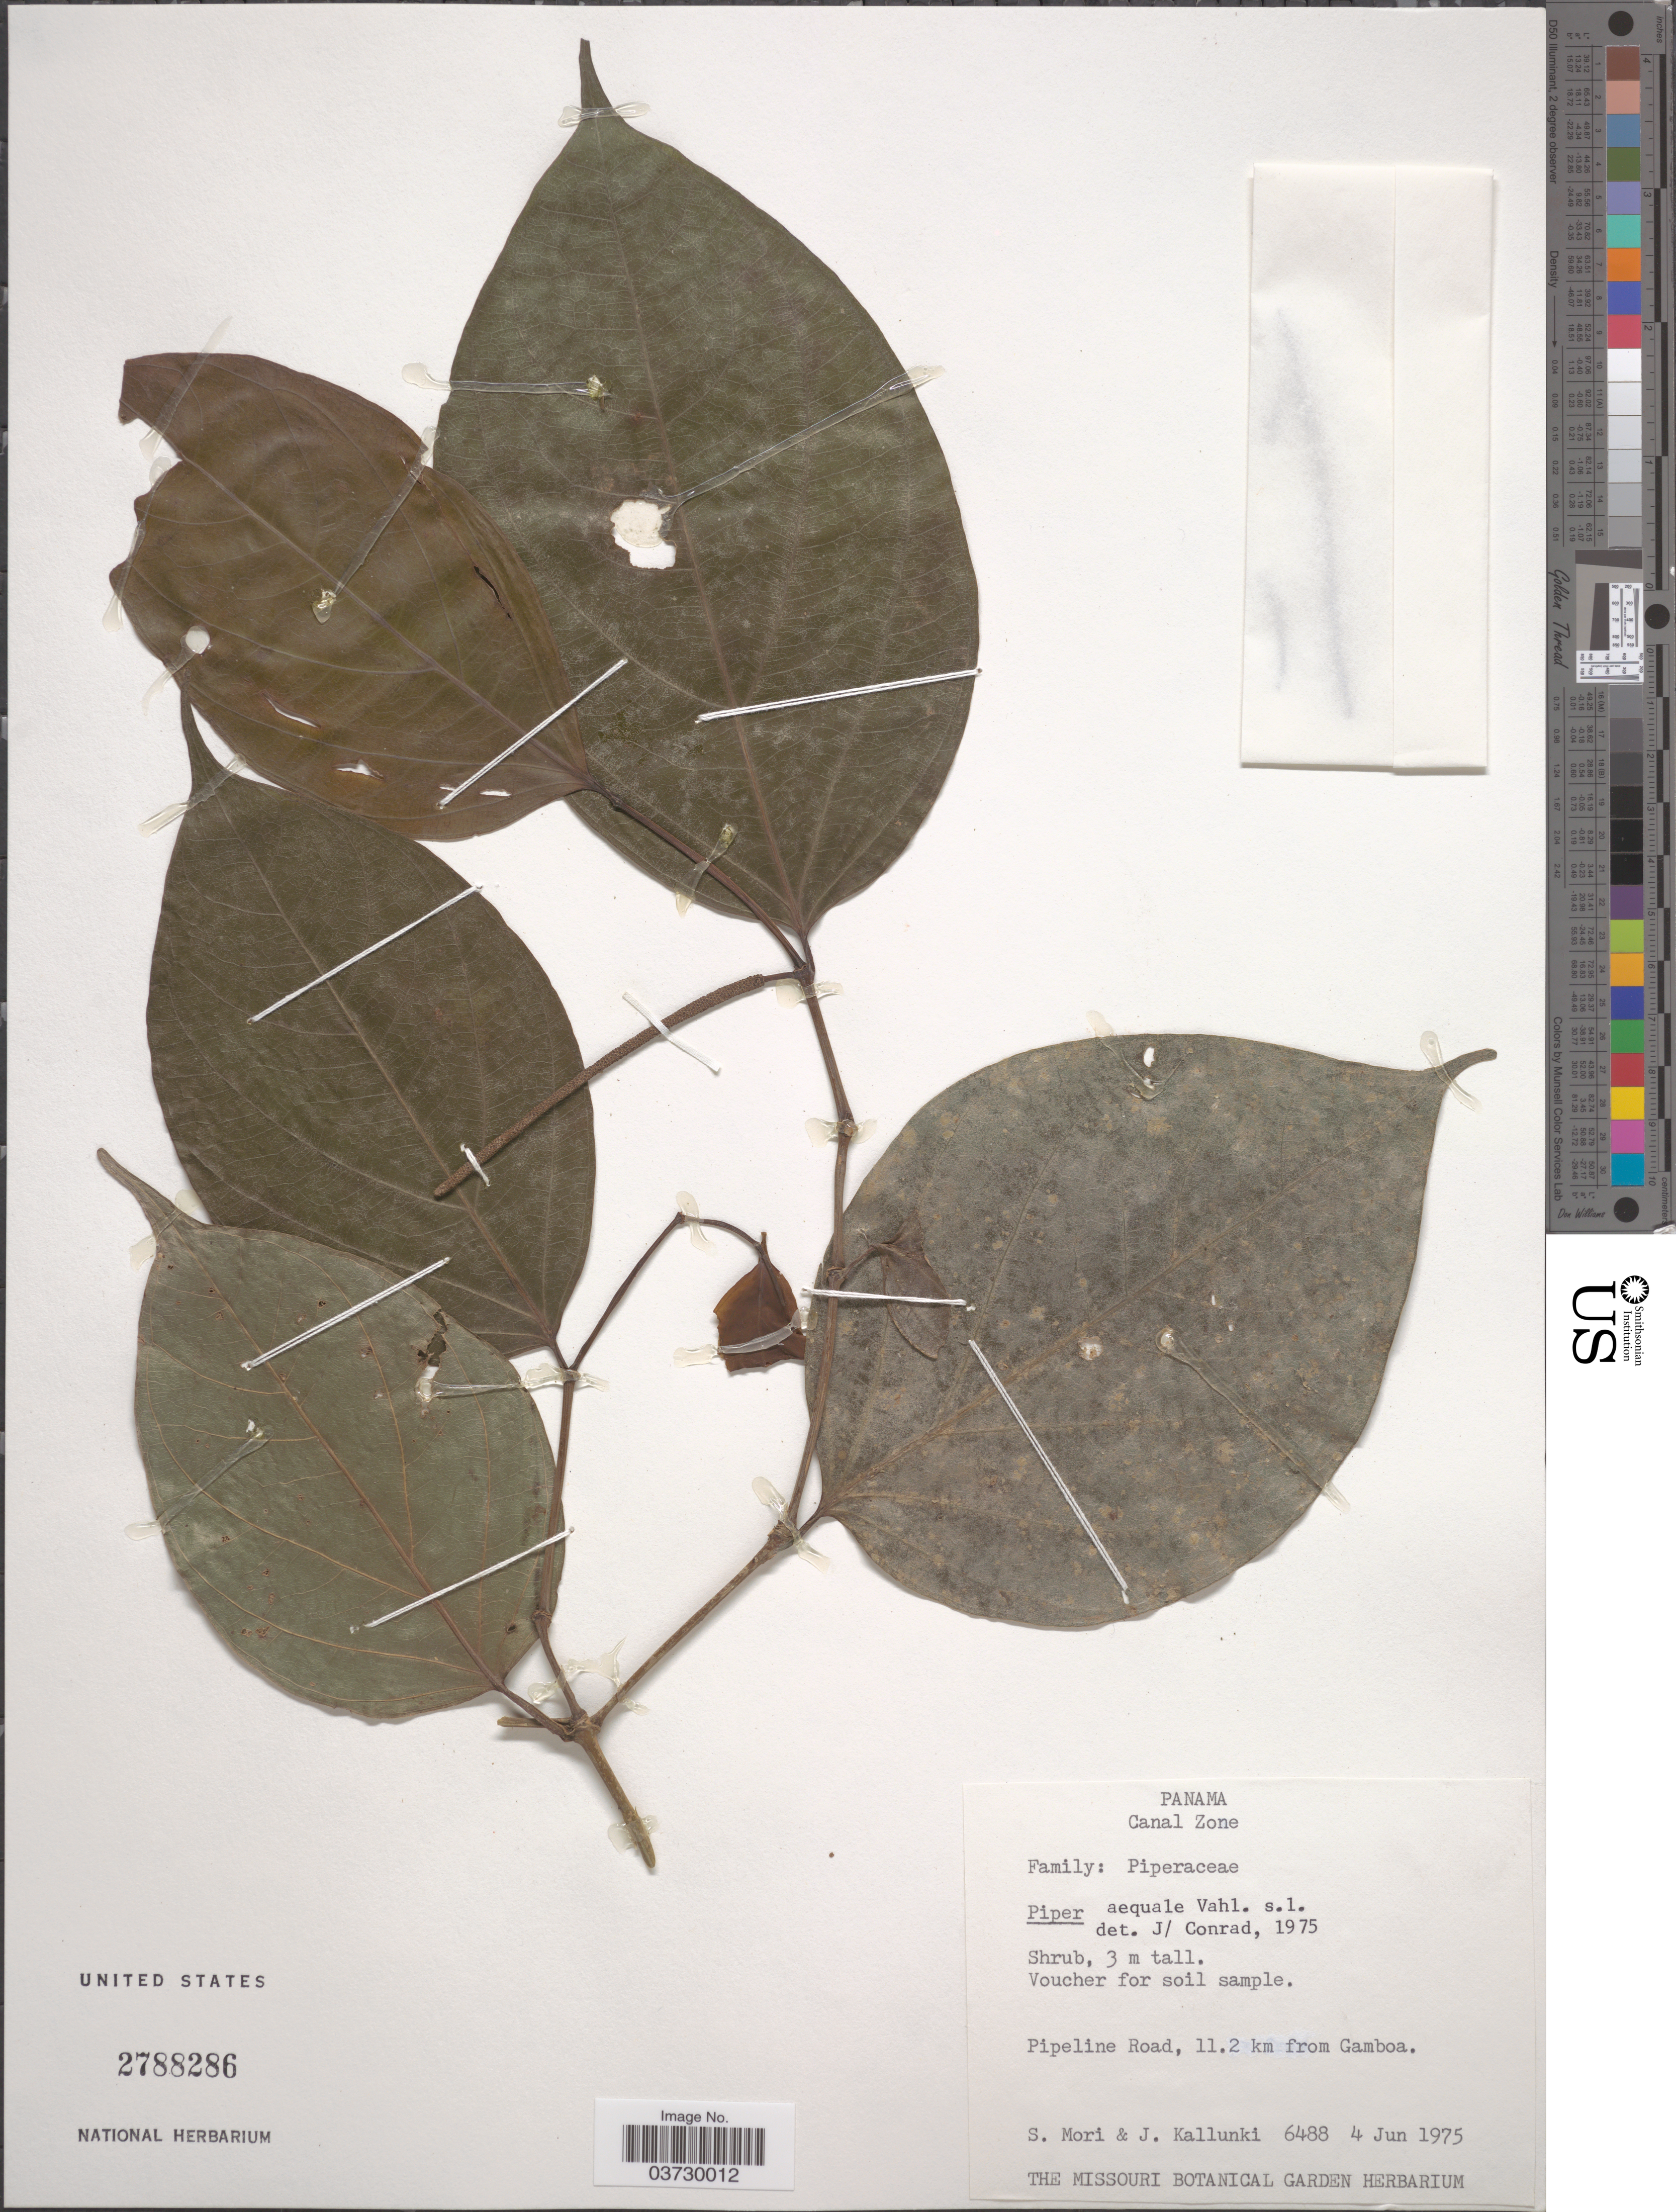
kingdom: Plantae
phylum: Tracheophyta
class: Magnoliopsida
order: Piperales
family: Piperaceae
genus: Piper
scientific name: Piper aequale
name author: Vahl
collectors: S. Mori & J. Kallunki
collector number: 6488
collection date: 1975-06-04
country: Panama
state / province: Colón / Panamá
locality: Canal Zone. Pipeline Road, 11.2 km from Gamboa.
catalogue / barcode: US 2788286